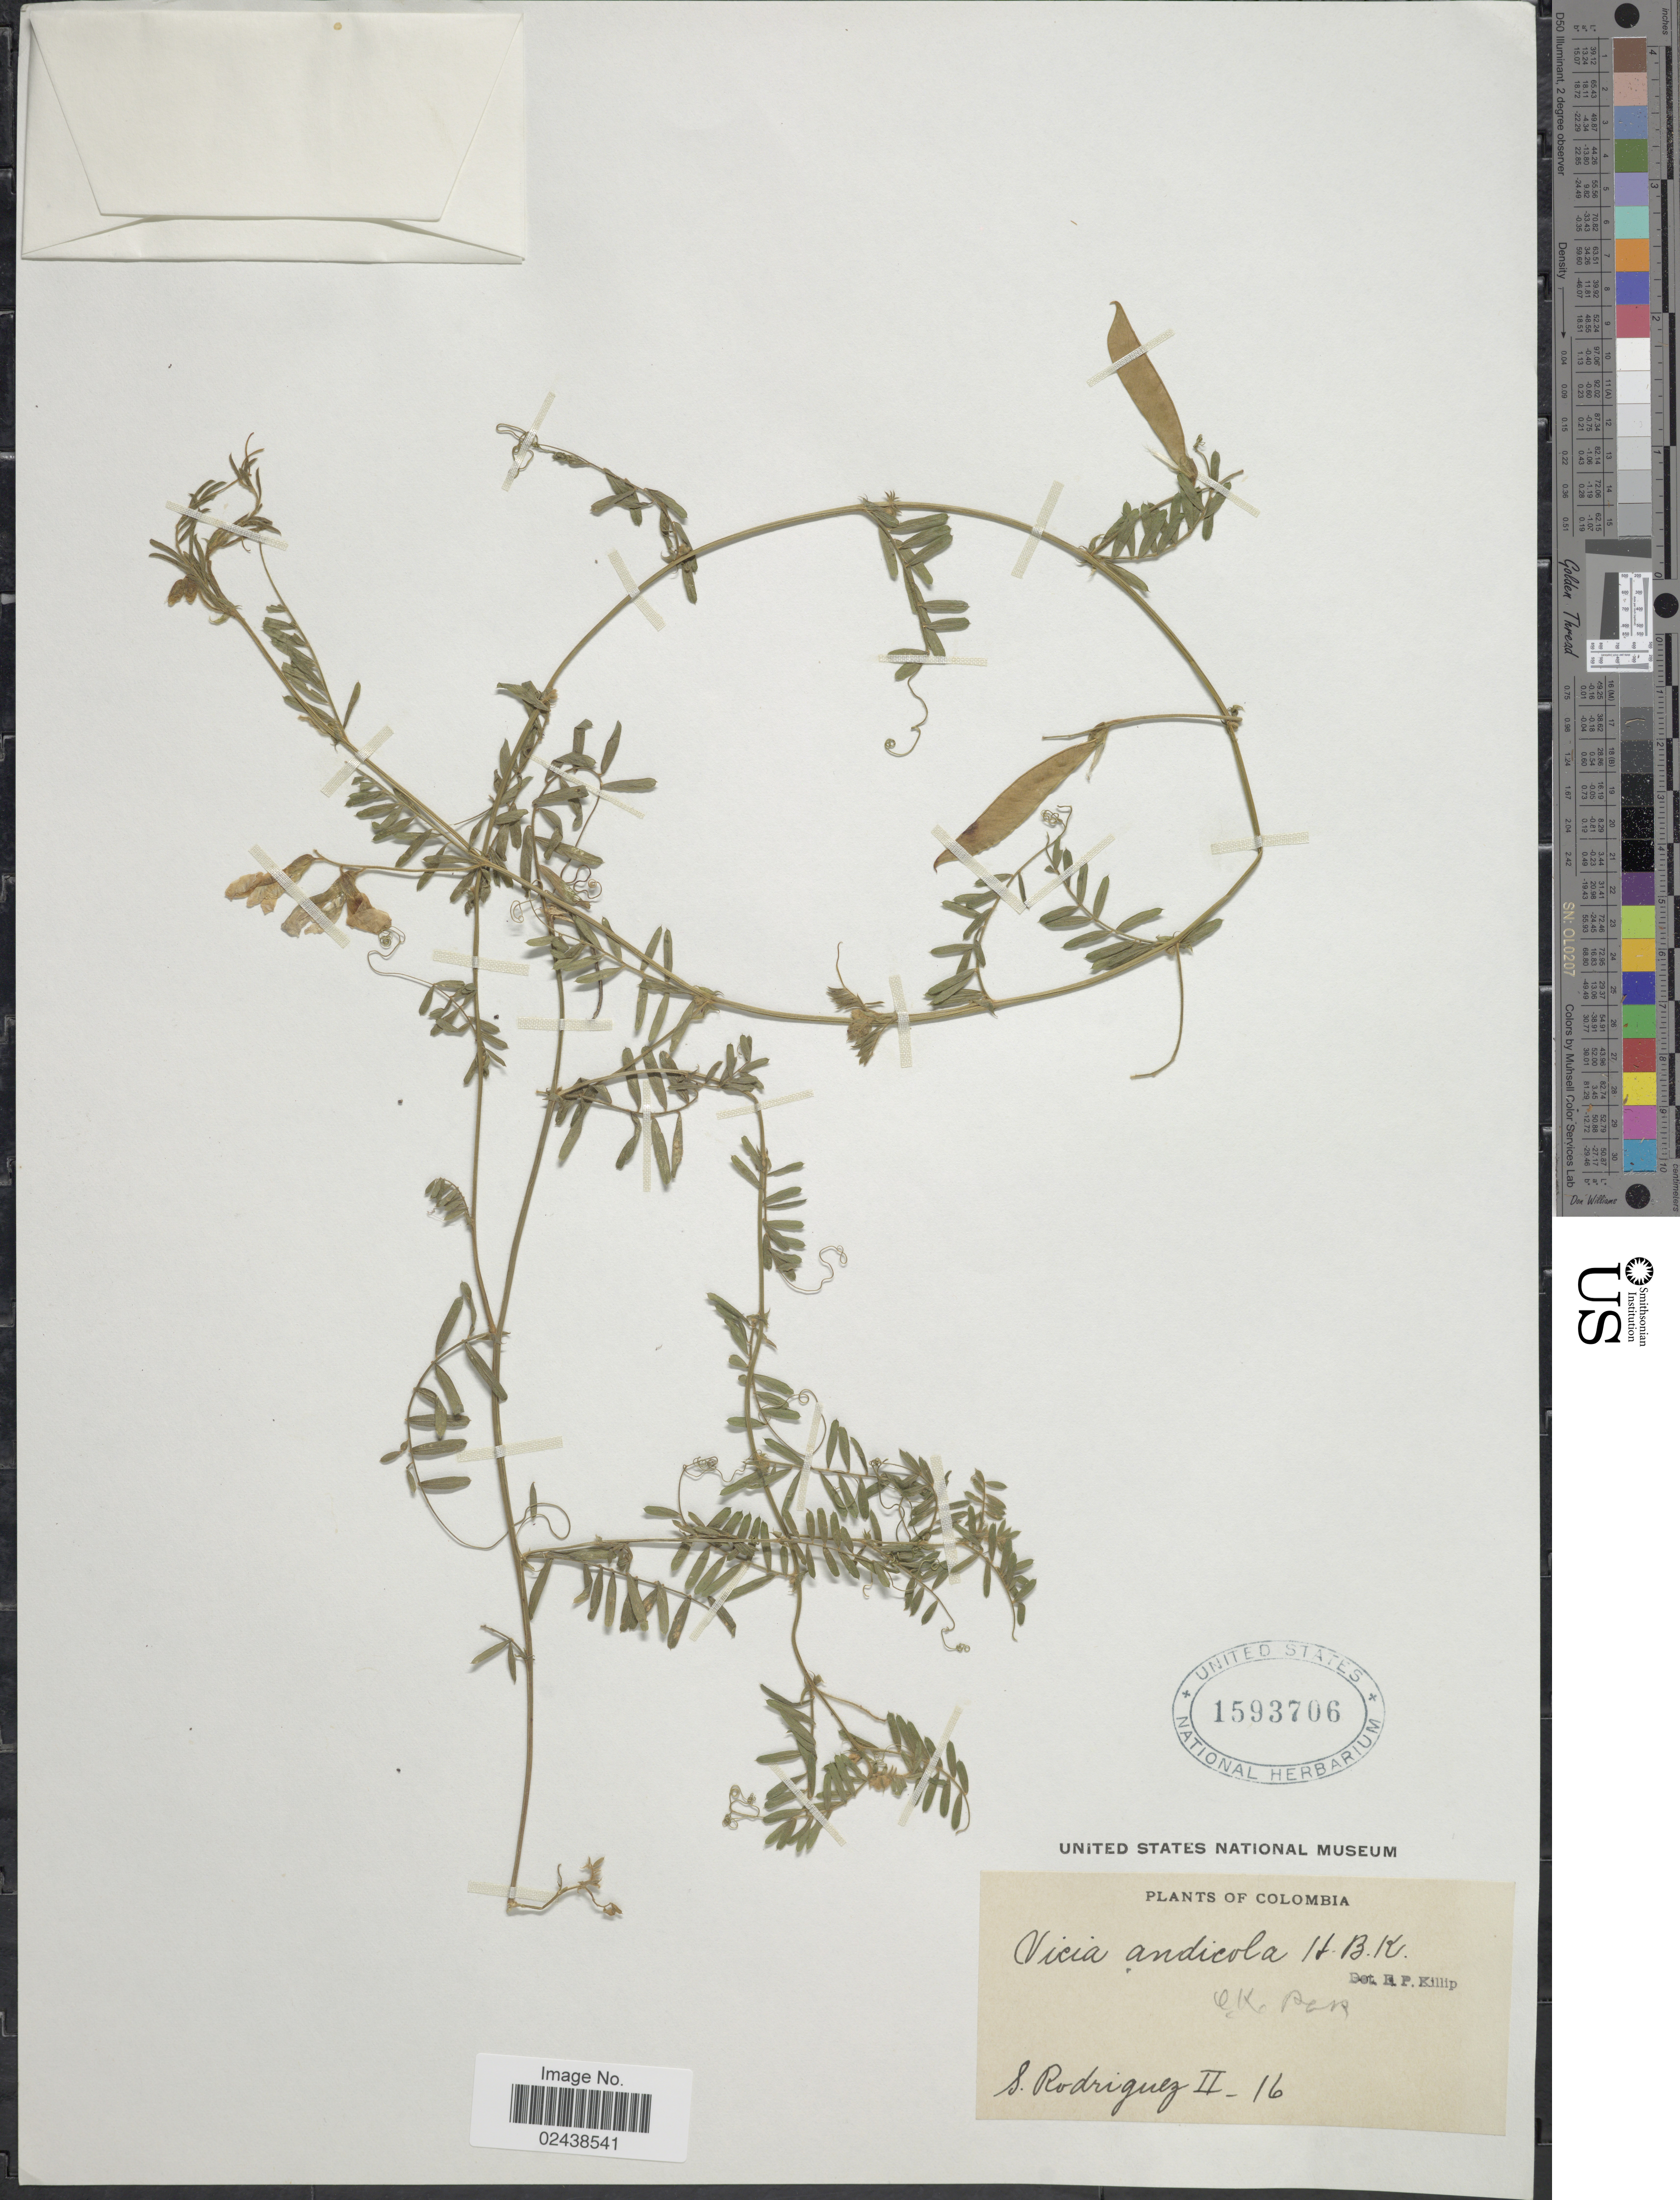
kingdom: Plantae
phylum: Tracheophyta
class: Magnoliopsida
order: Fabales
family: Fabaceae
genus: Vicia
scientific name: Vicia andicola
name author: Kunth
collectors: S. Rodriguez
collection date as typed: Transcribed d/m/y: /2/16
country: Colombia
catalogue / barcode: US 1593706